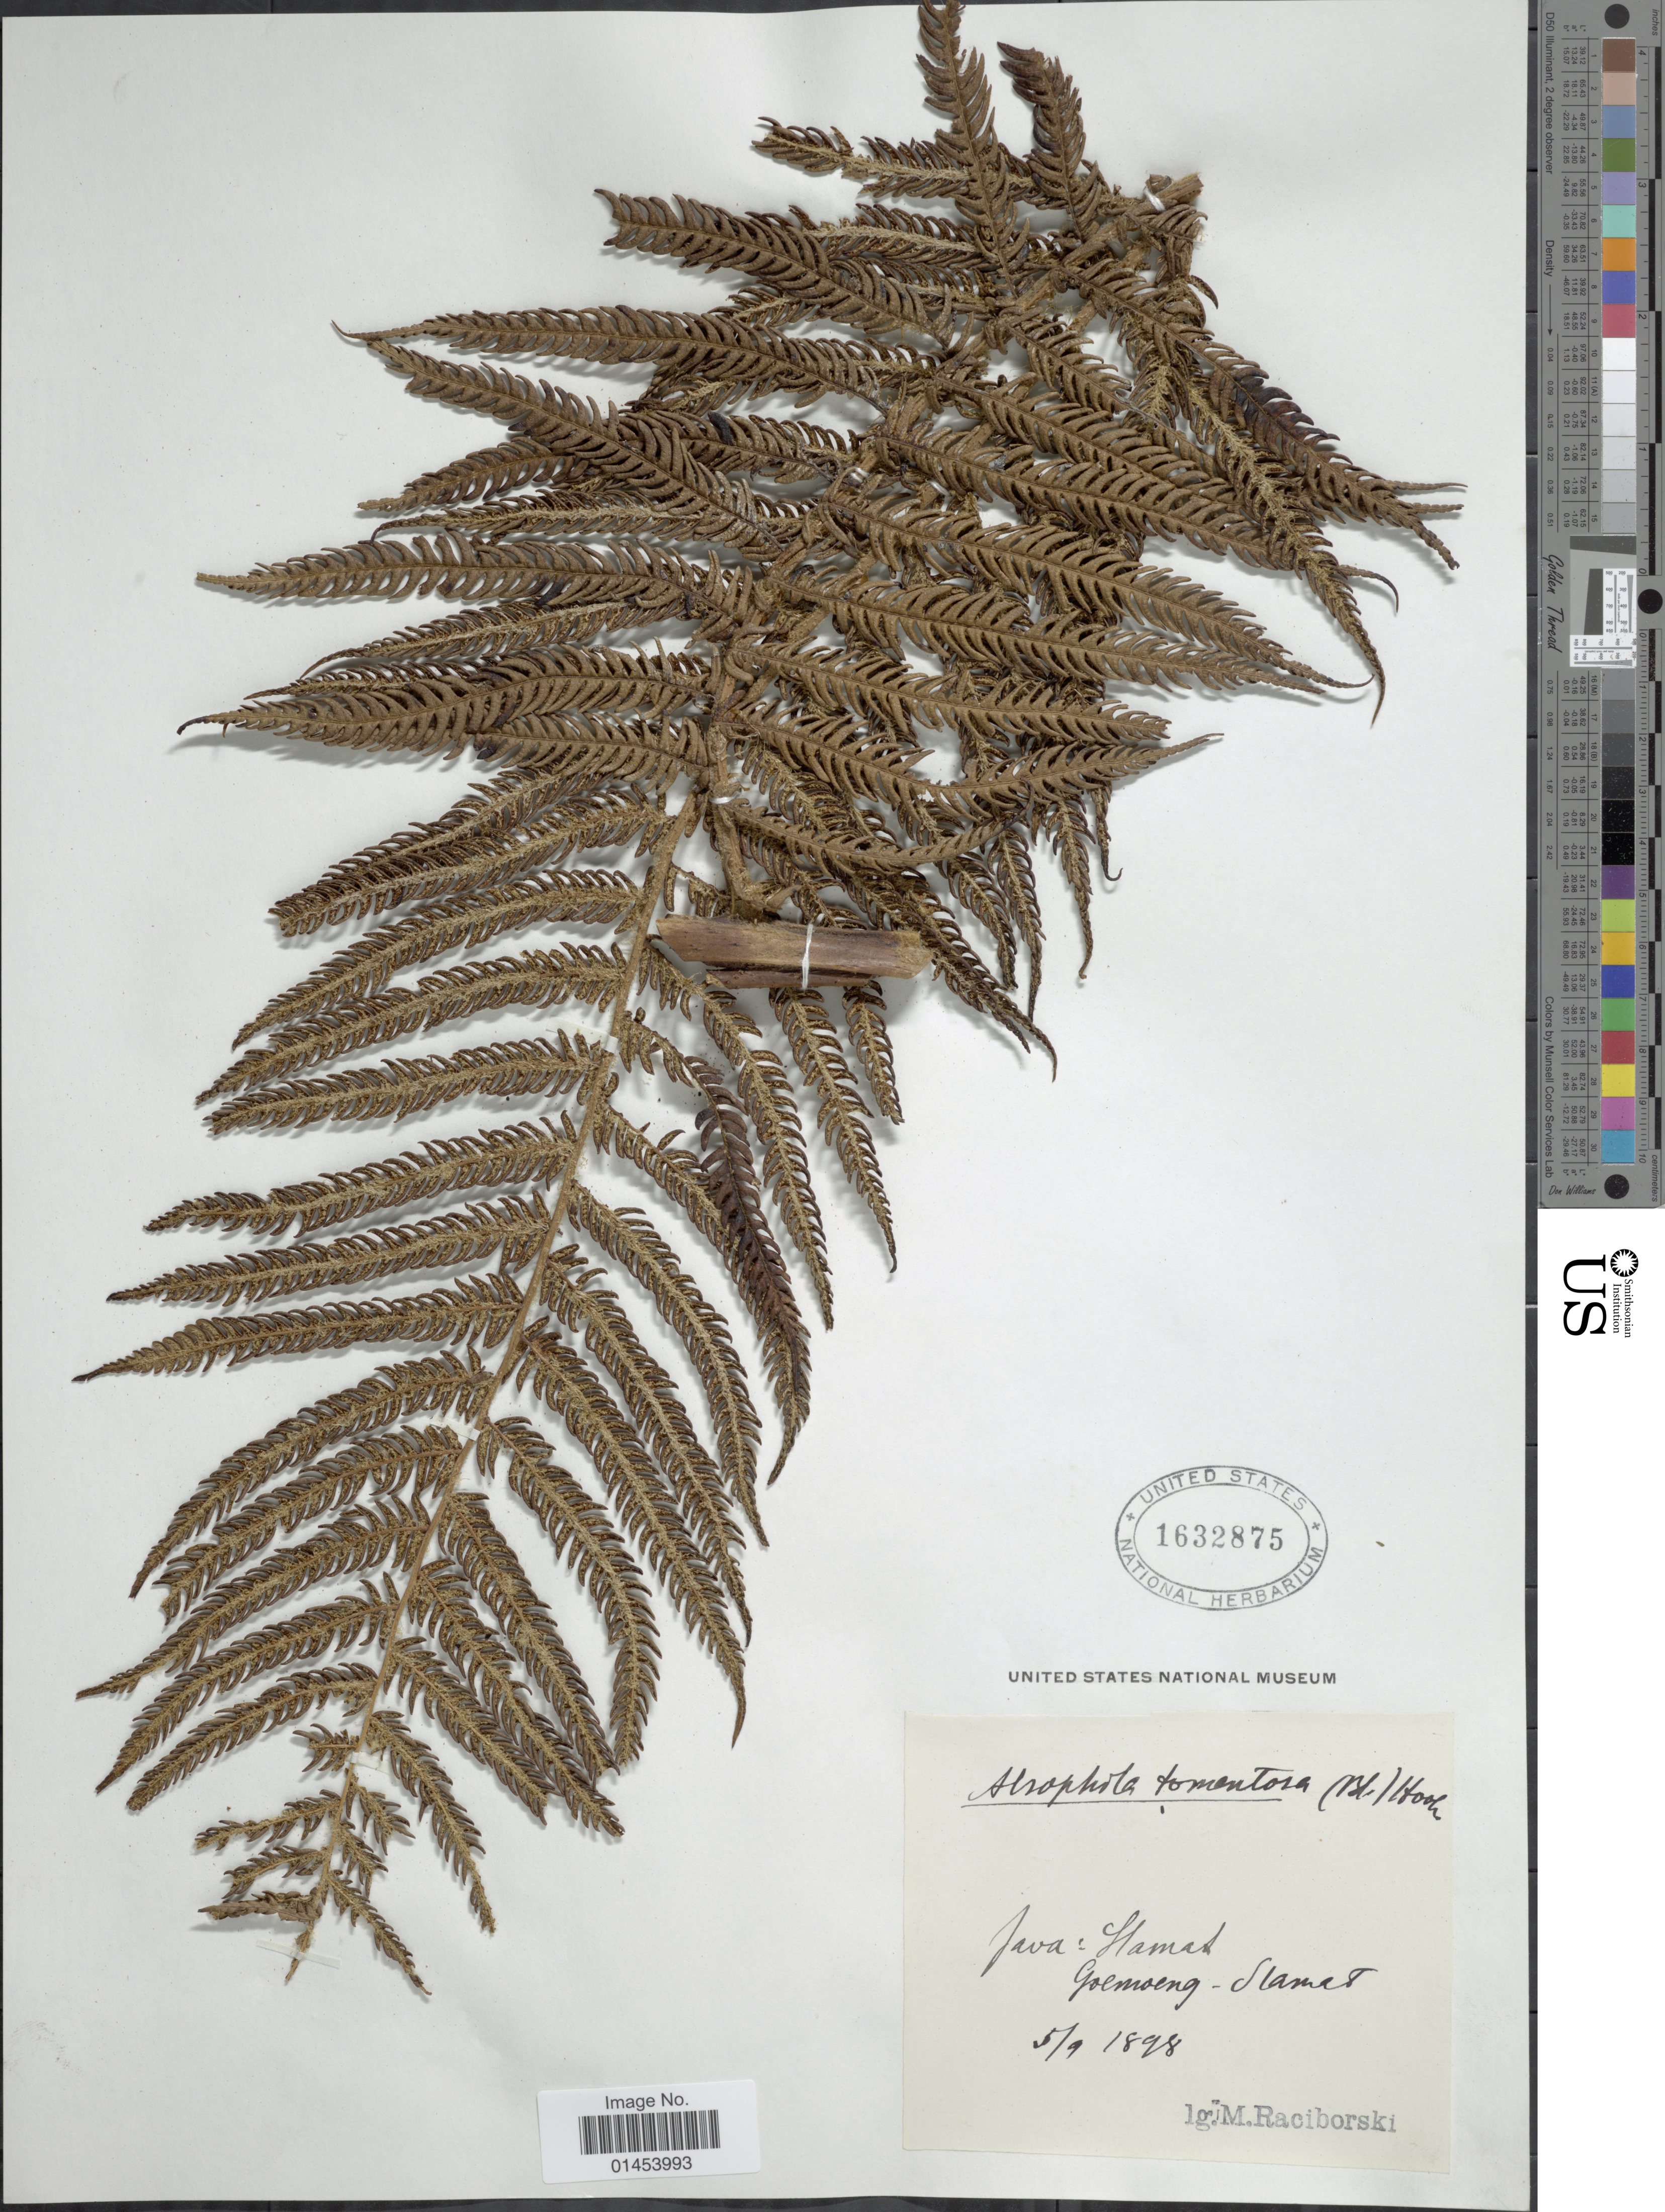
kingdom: Plantae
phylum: Tracheophyta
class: Polypodiopsida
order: Cyatheales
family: Cyatheaceae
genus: Cyathea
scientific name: Cyathea tomentosa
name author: (Blume) Zoll. & Moritzi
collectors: M. Raciborski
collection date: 1898-09-05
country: Indonesia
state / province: Java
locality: Hamat, Goemoeng-Slamet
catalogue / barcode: US 1632875